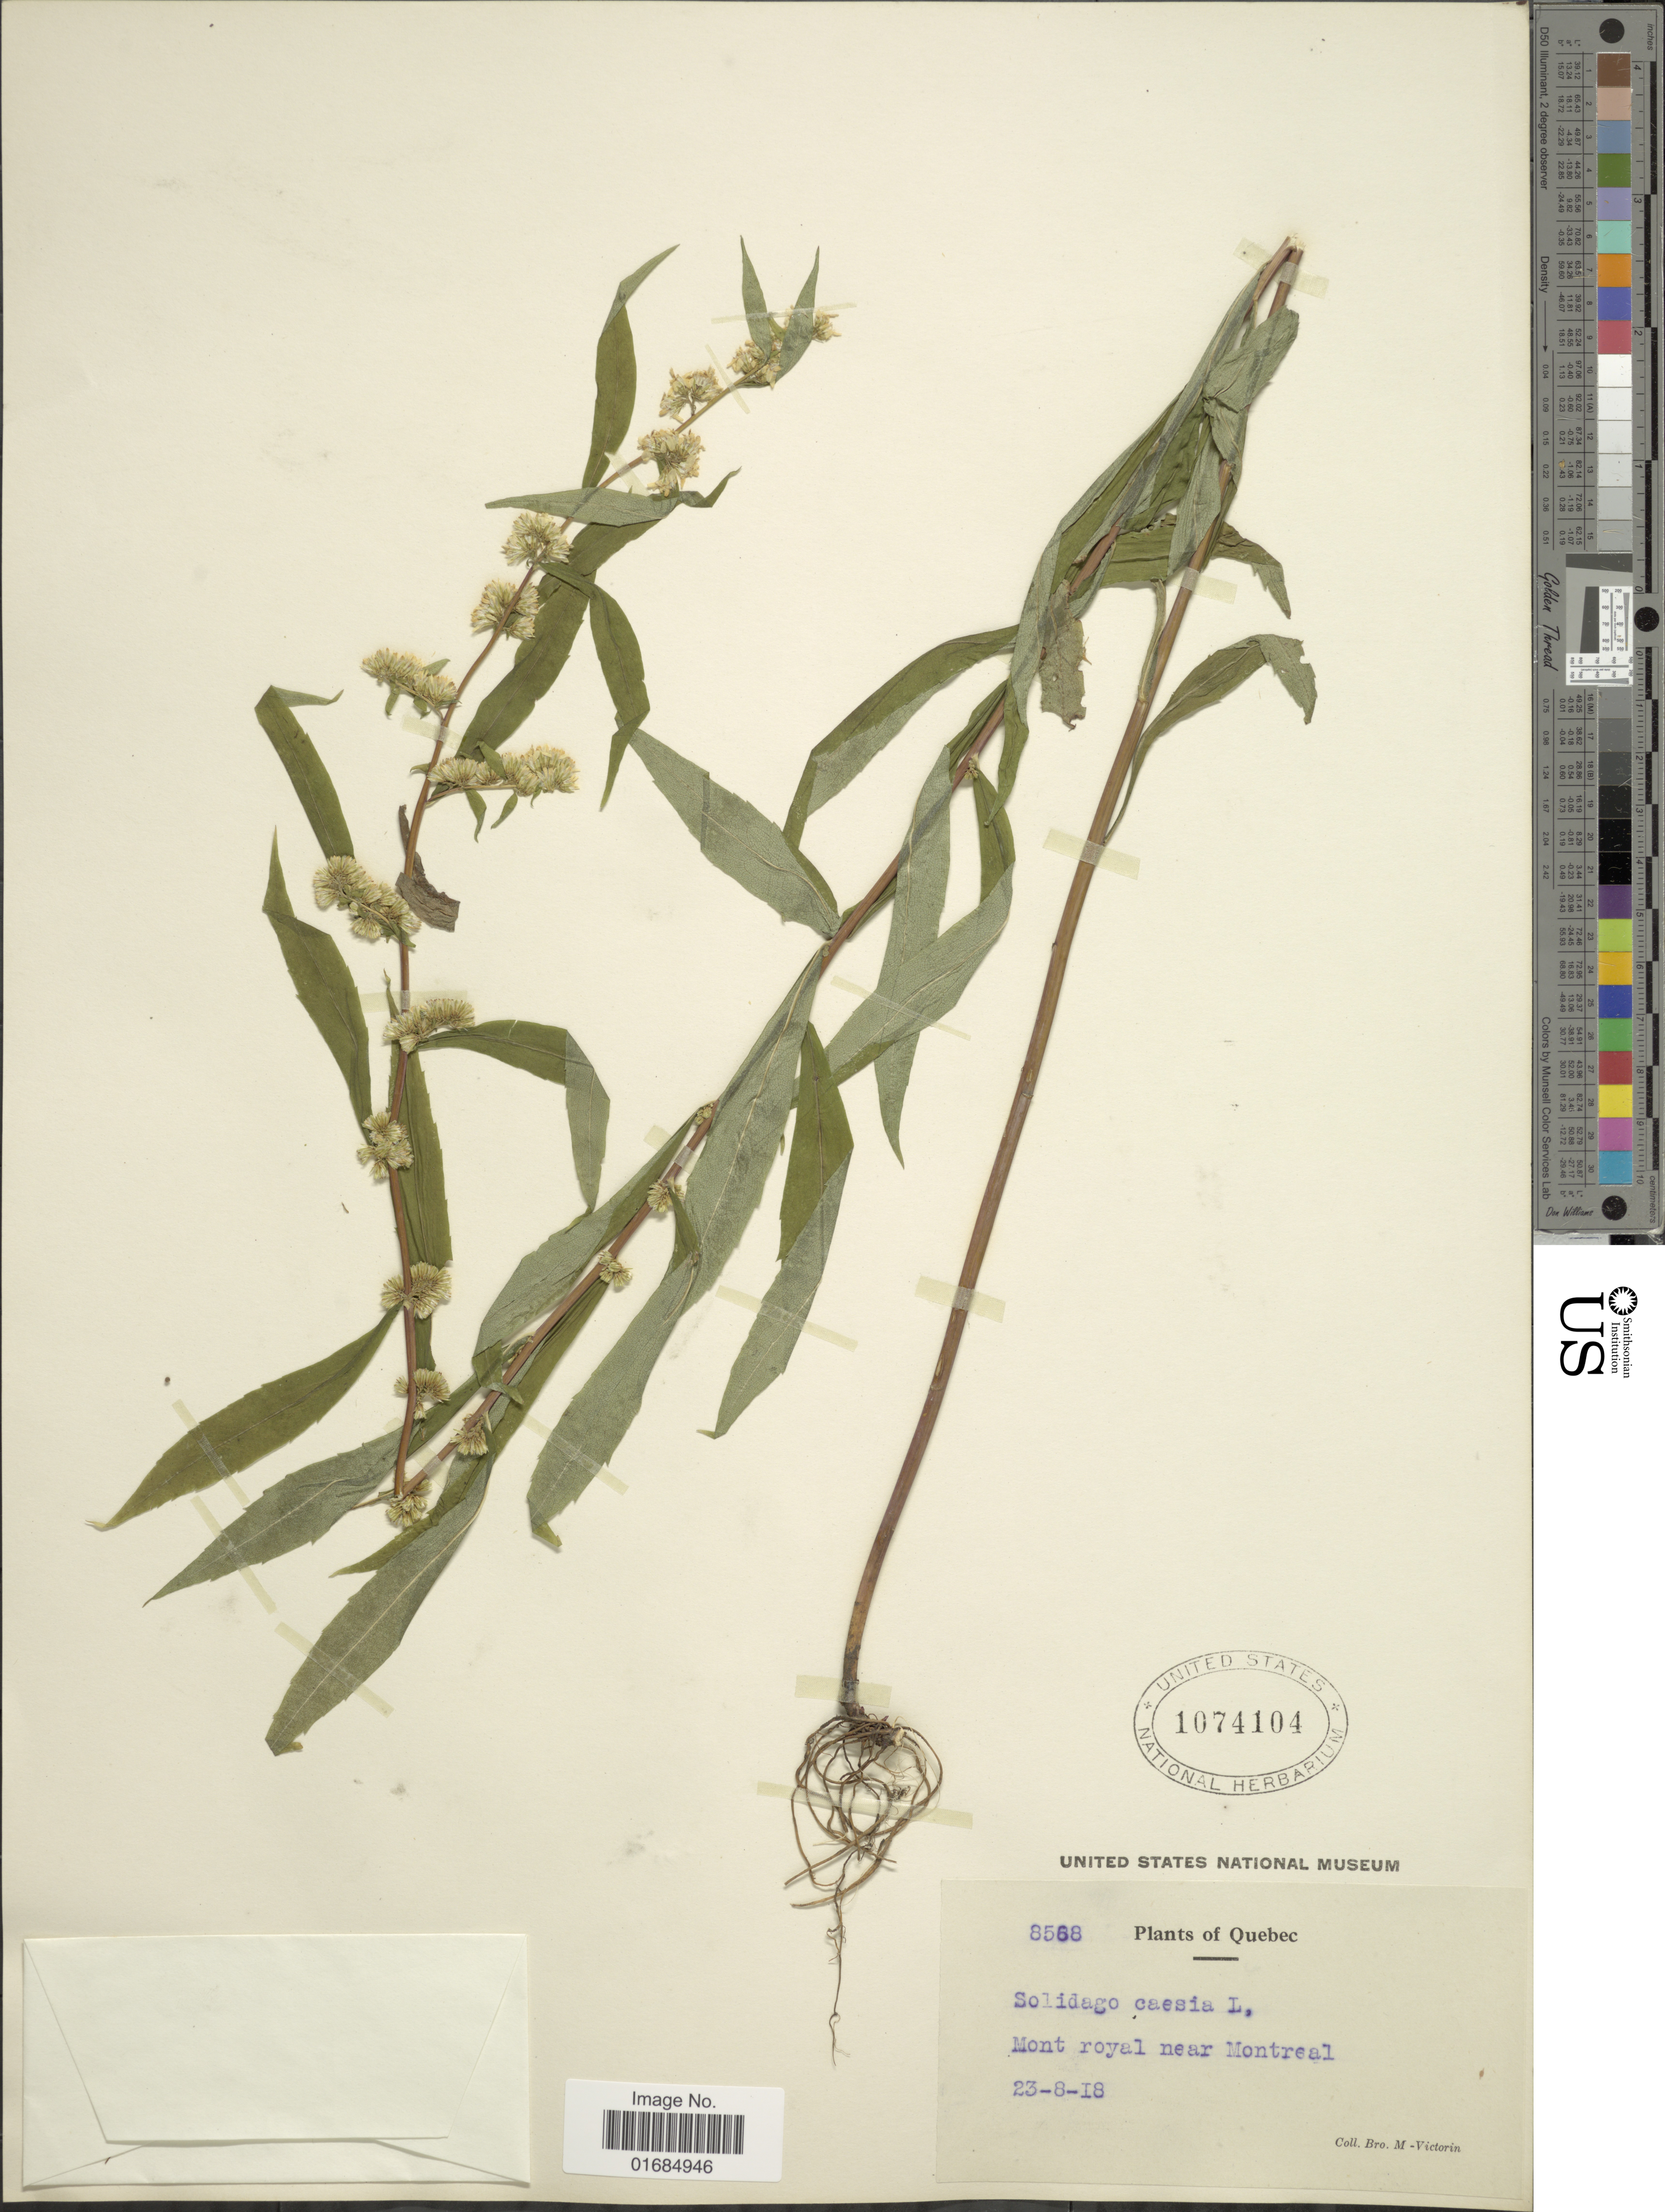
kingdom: Plantae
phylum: Tracheophyta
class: Magnoliopsida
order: Asterales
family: Asteraceae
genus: Solidago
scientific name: Solidago caesia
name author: L.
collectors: Fr. Marie-Victorin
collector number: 8538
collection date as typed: Transcribed d/m/y: 23/8/18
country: Canada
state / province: Quebec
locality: Mont royal near Montreal.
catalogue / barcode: US 1074104